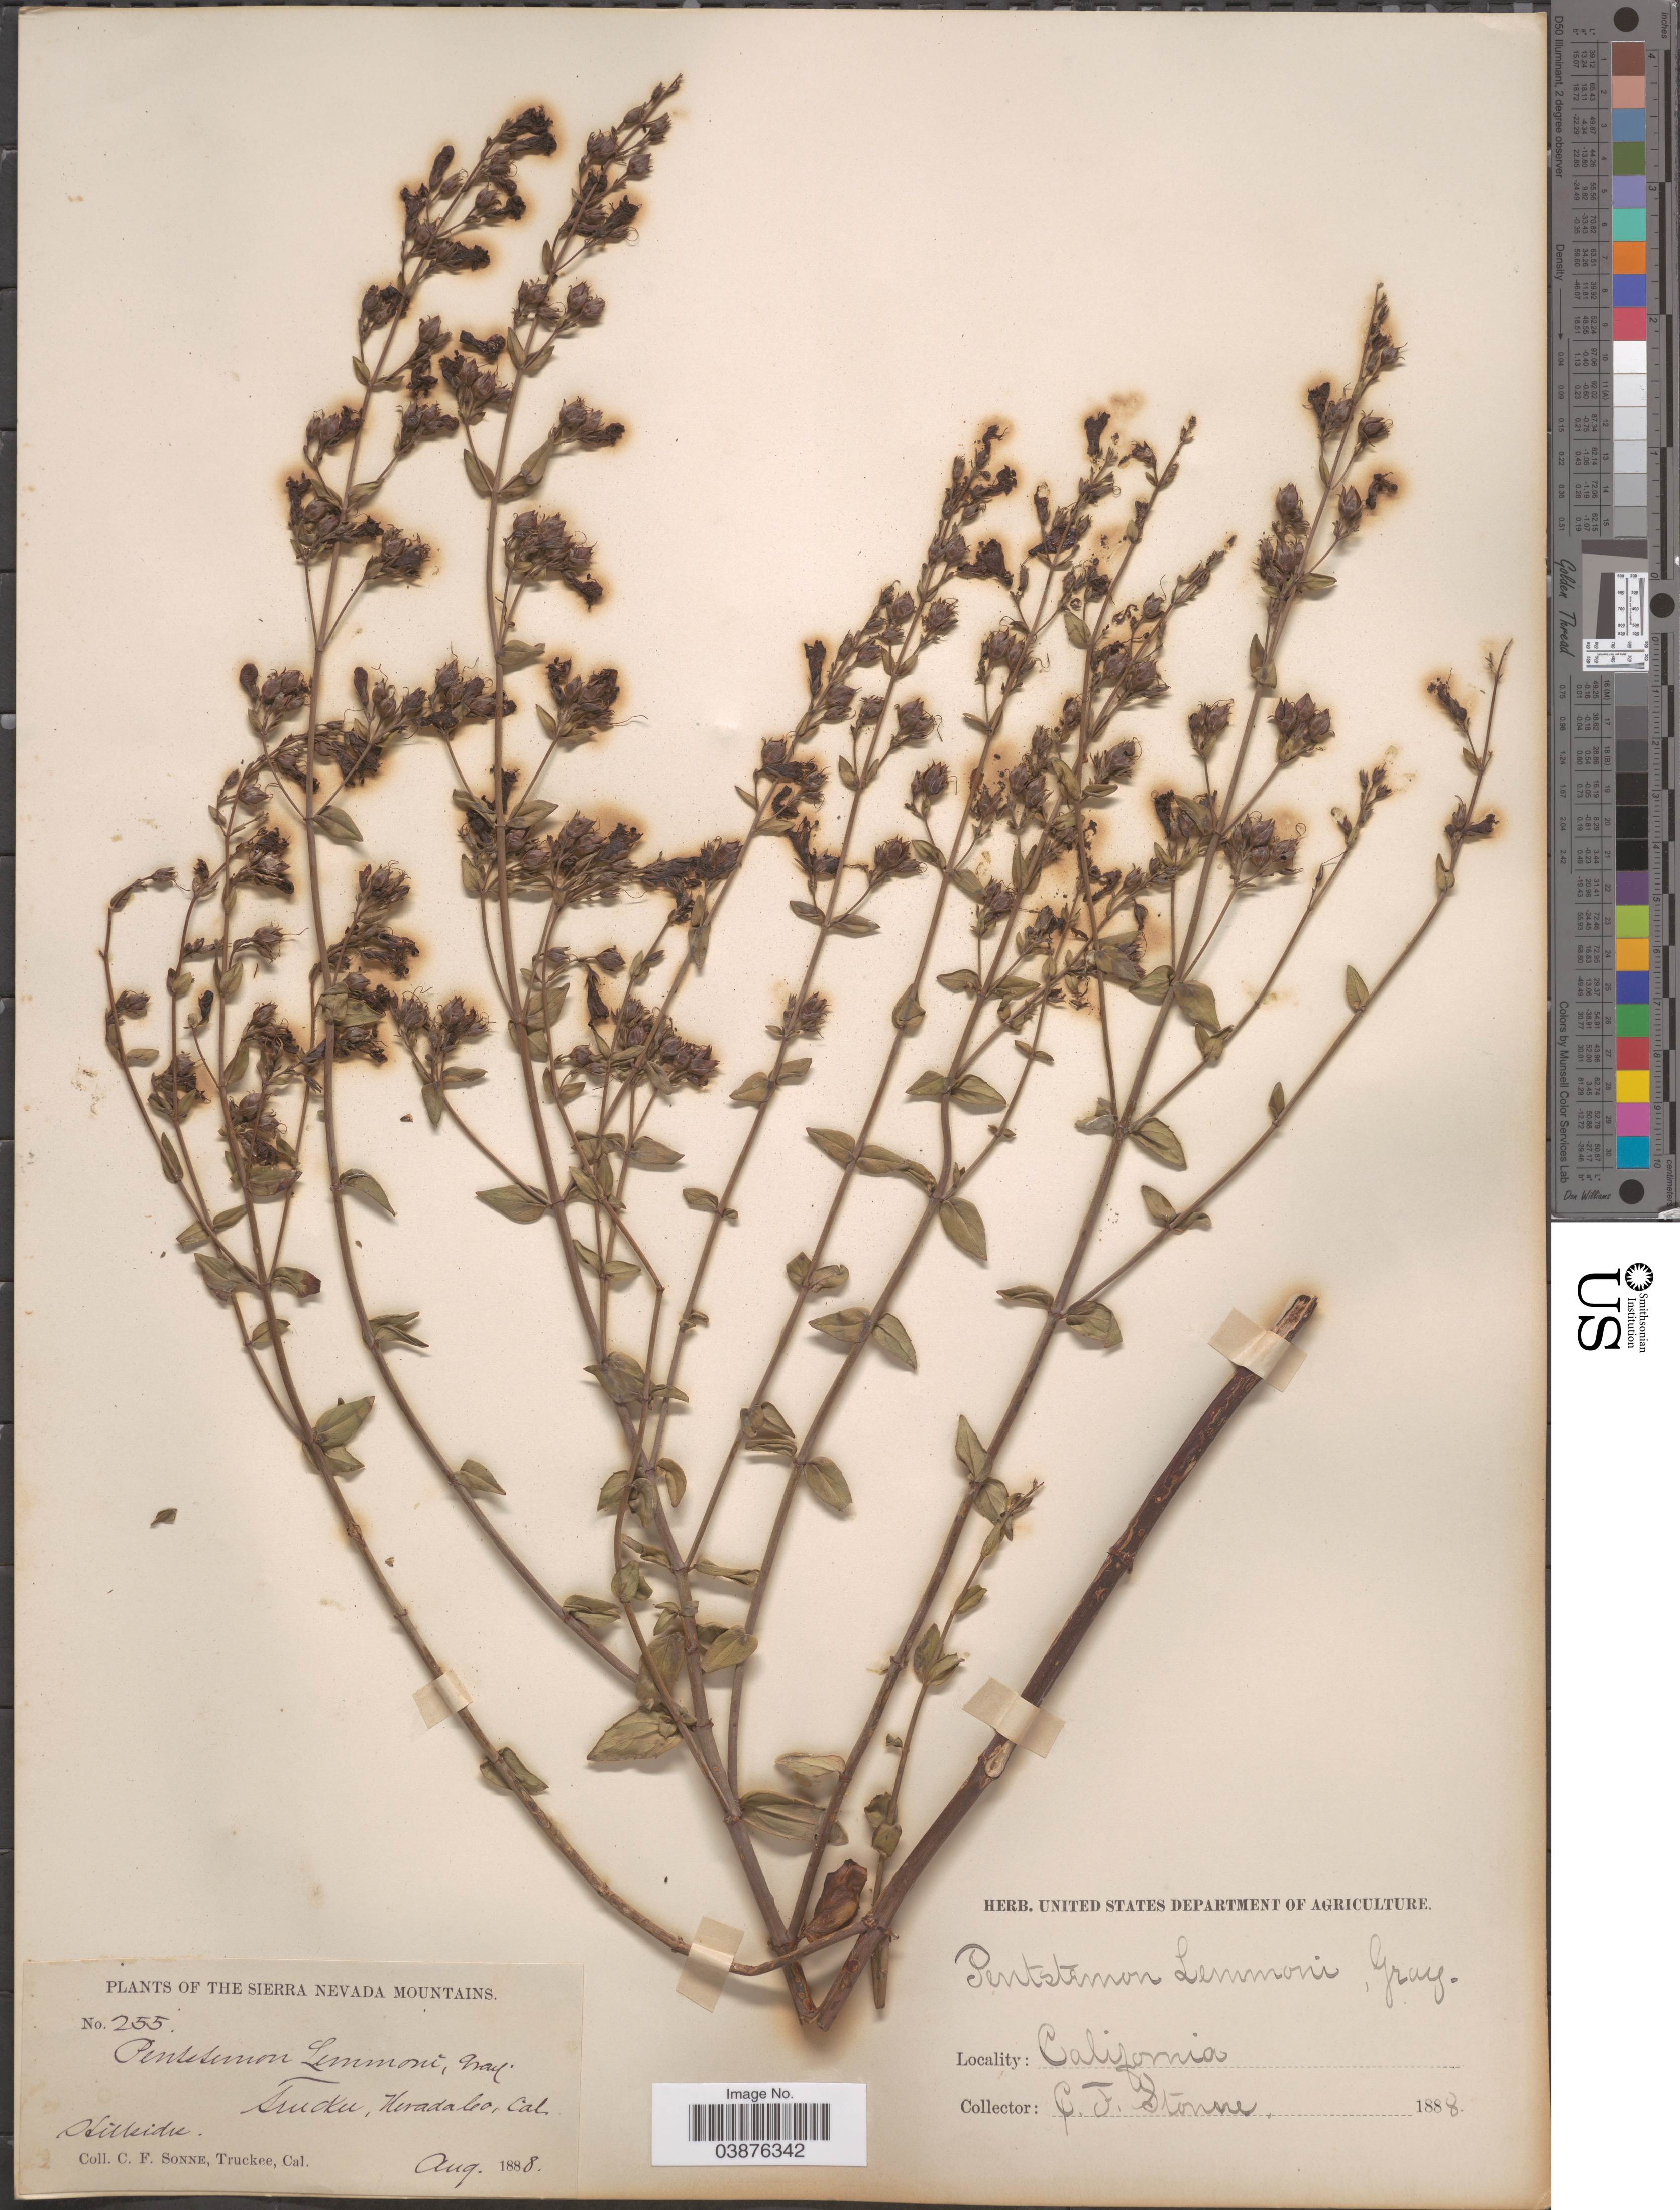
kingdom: Plantae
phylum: Tracheophyta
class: Magnoliopsida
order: Lamiales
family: Plantaginaceae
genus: Penstemon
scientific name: Penstemon lemmonii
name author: A. Gray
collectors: C. Sonne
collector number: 255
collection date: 1888-08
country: United States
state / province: California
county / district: Nevada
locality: The Sierra Nevada Mountains. Truckee, Nevada Co.